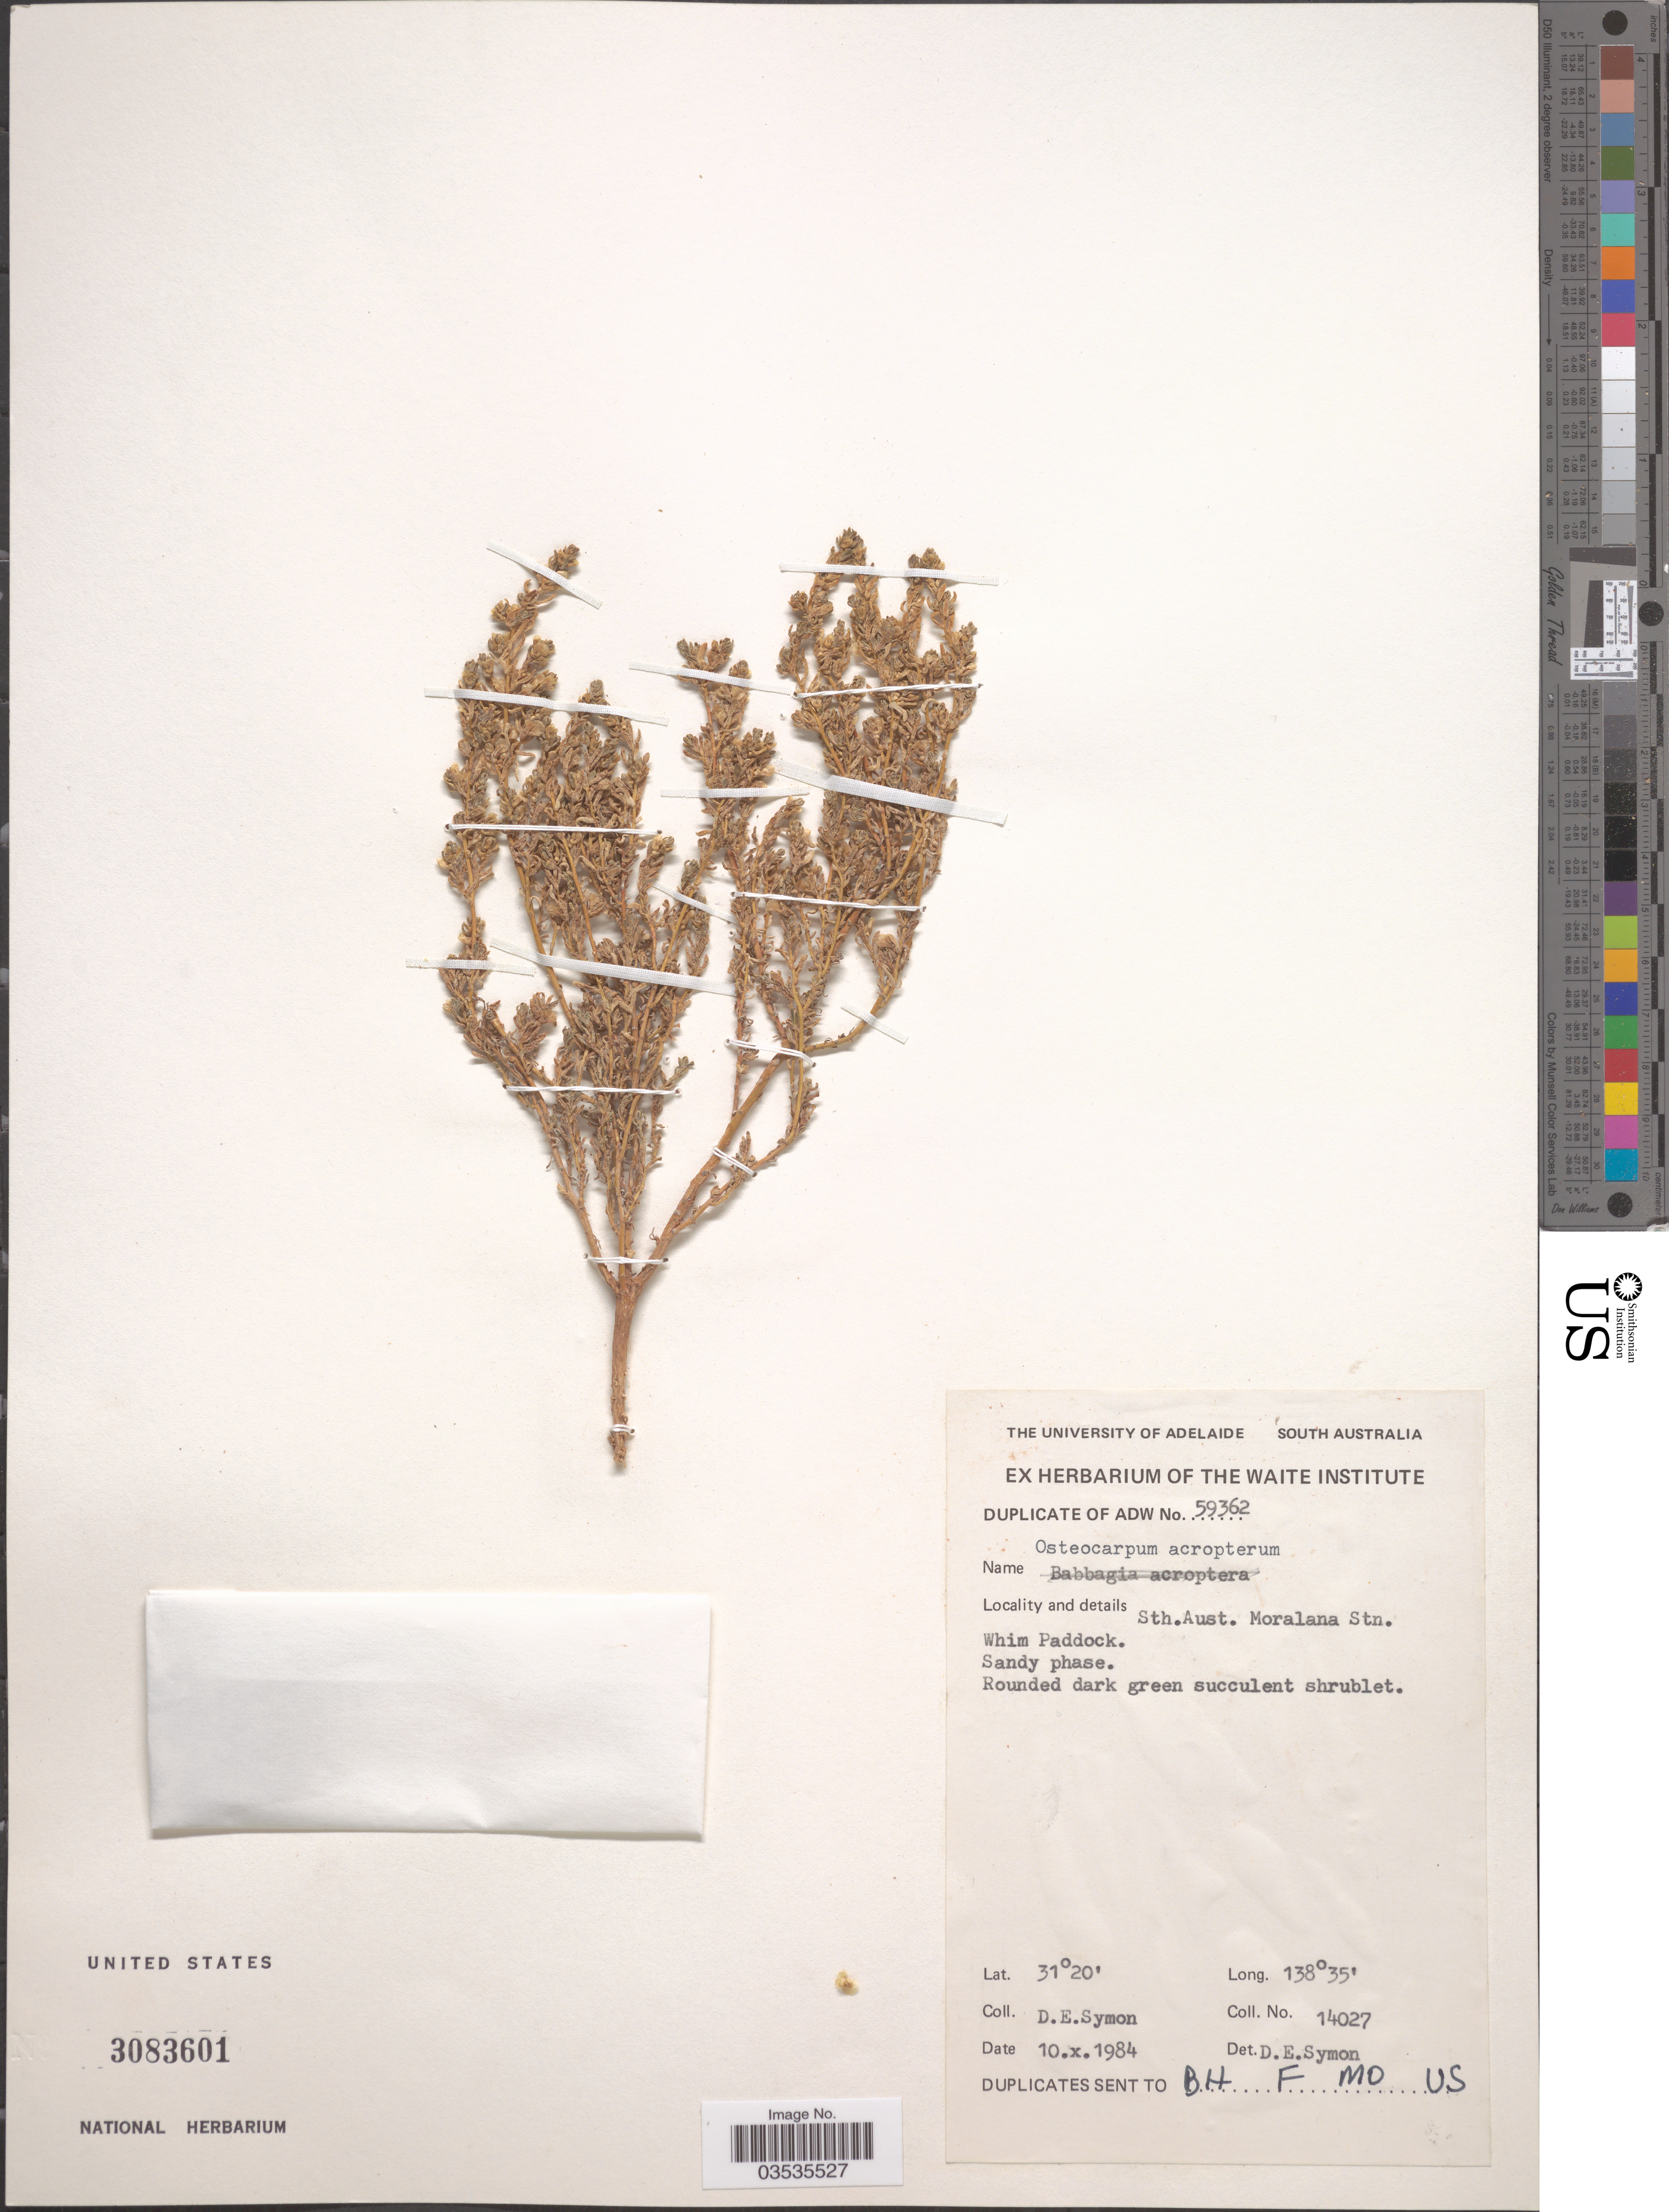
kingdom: Plantae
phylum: Tracheophyta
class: Magnoliopsida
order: Caryophyllales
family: Amaranthaceae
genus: Osteocarpum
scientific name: Osteocarpum acropterum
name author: (F. Muell. & Tate) Volkens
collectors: D. Symon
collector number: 14027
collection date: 1984-10-10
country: Australia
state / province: South Australia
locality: Moralana Stn. Whim Paddock.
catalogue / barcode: US 3083601